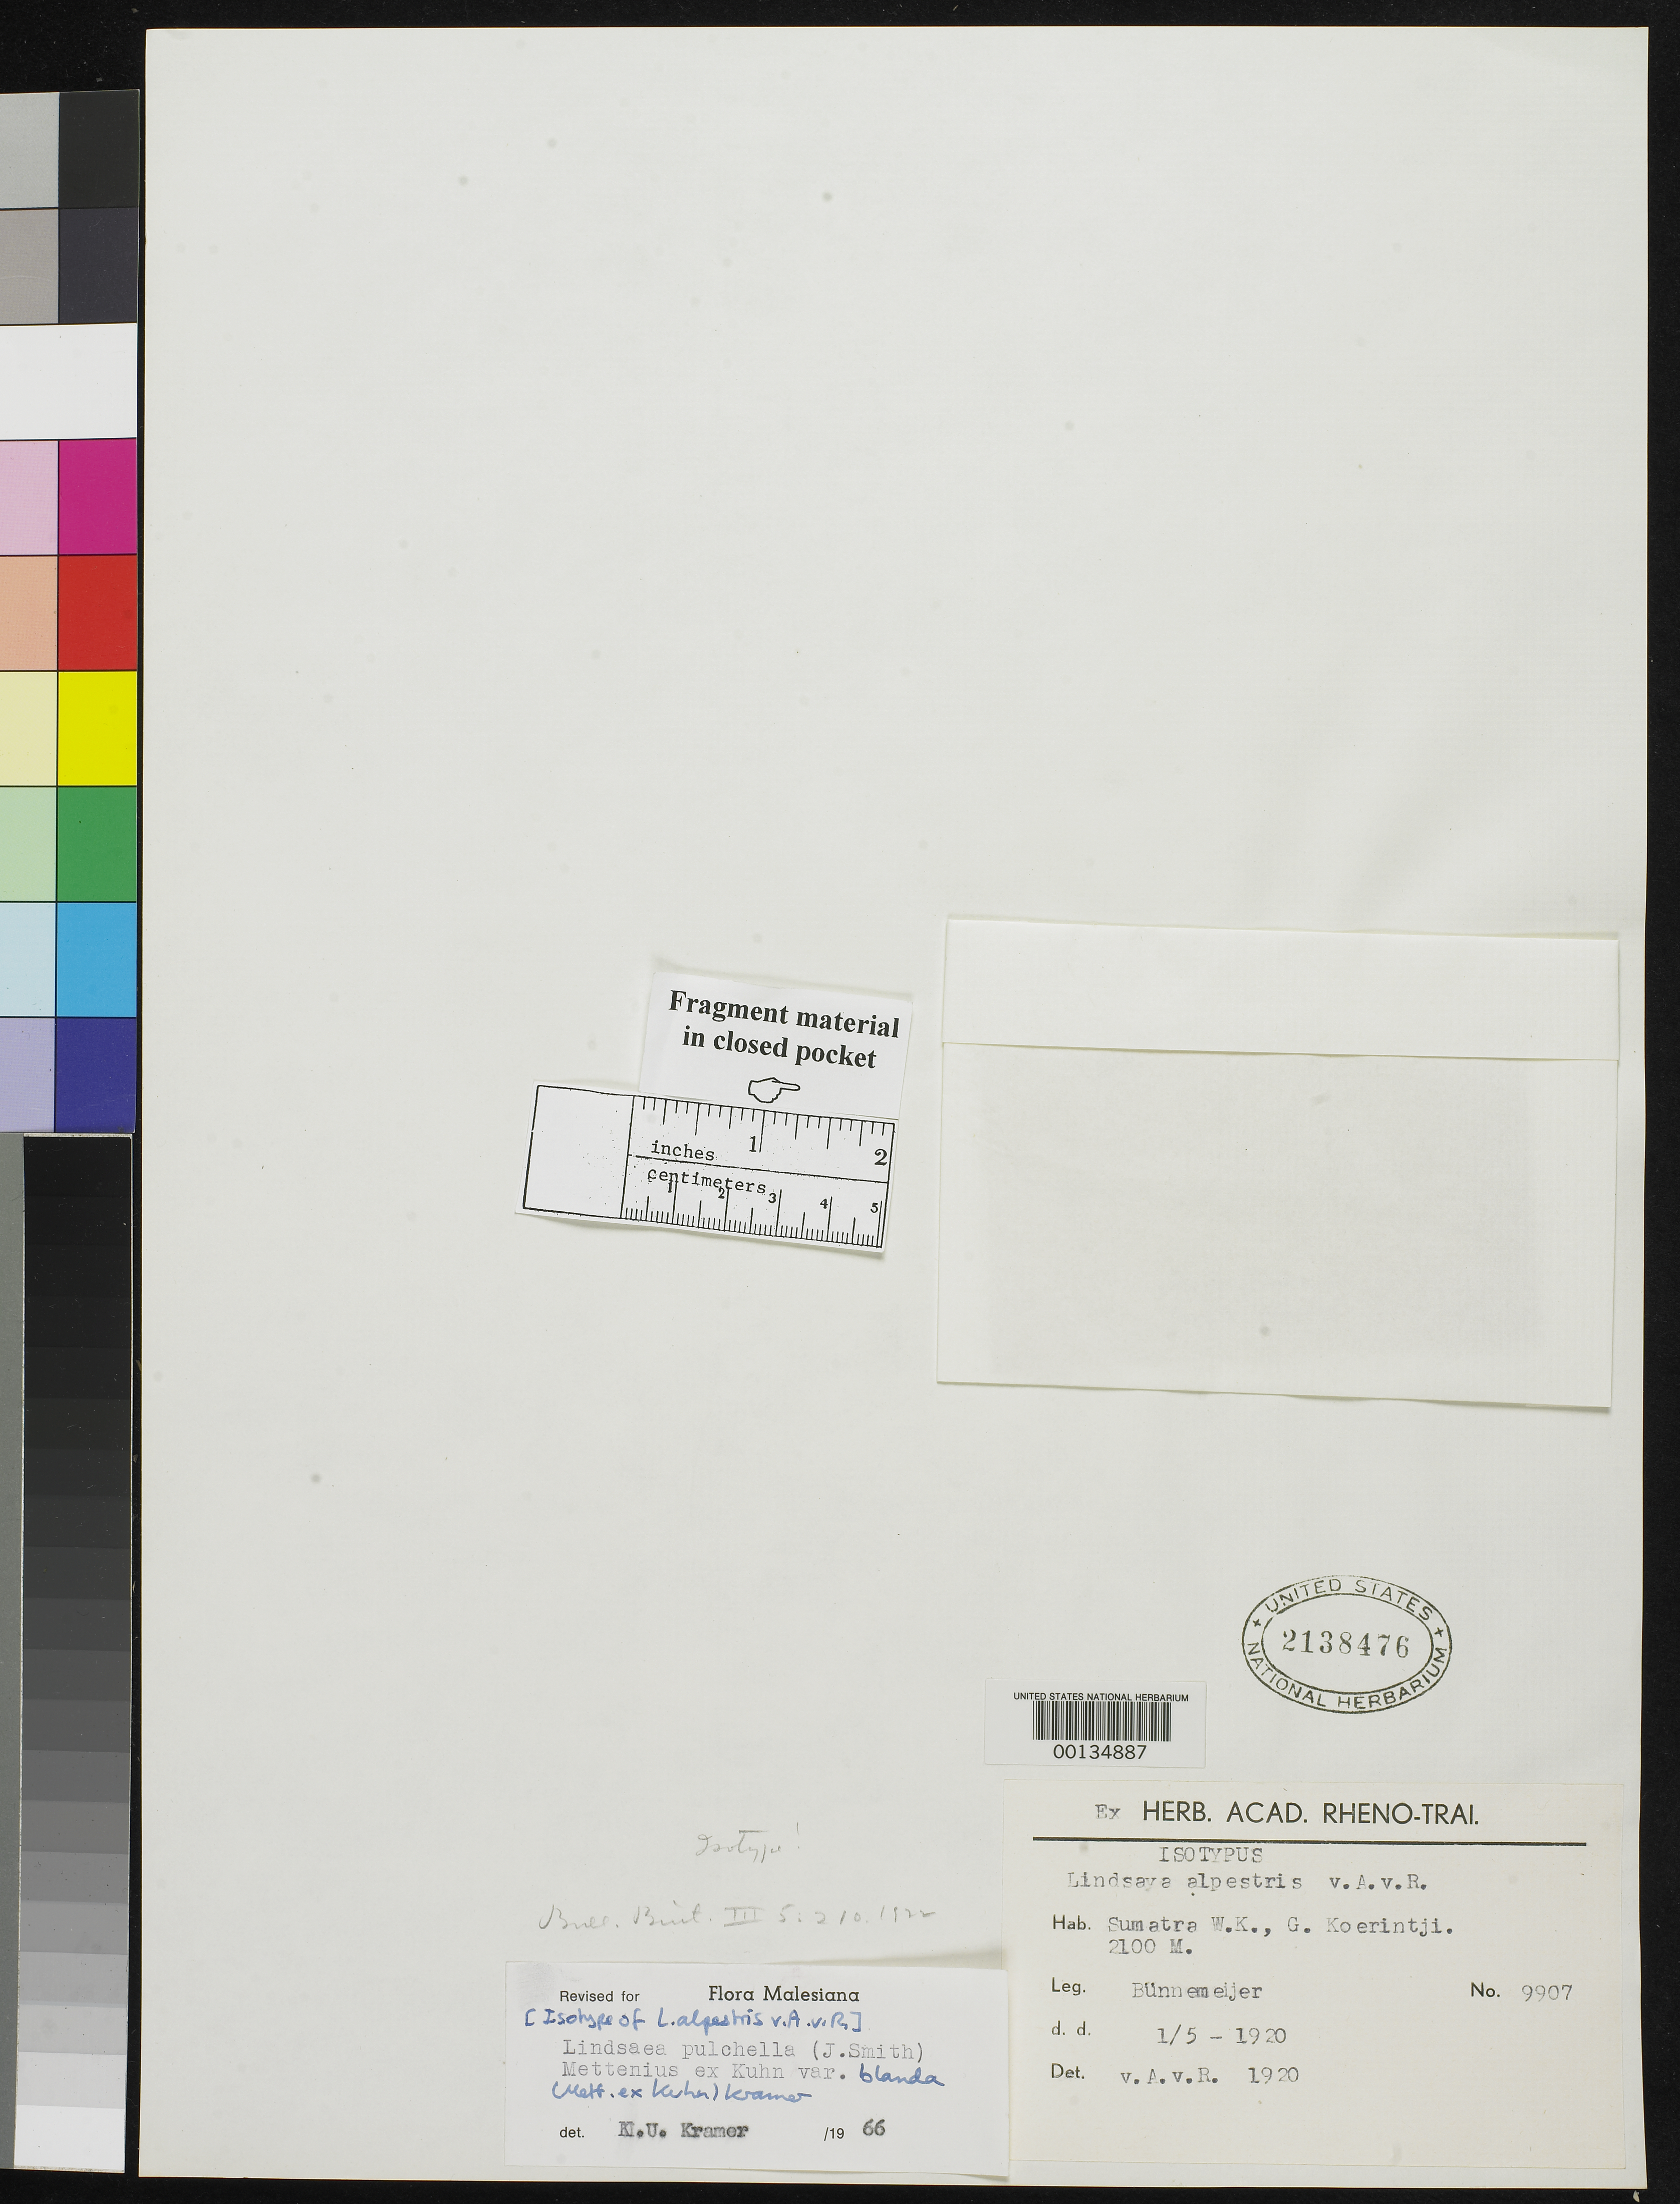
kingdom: Plantae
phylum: Tracheophyta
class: Polypodiopsida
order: Polypodiales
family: Lindsaeaceae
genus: Lindsaea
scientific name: Lindsaea alpestris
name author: Alderw.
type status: Isotype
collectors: -. Bunnemeijer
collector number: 9907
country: Indonesia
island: Sumatra.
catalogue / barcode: US 2138476